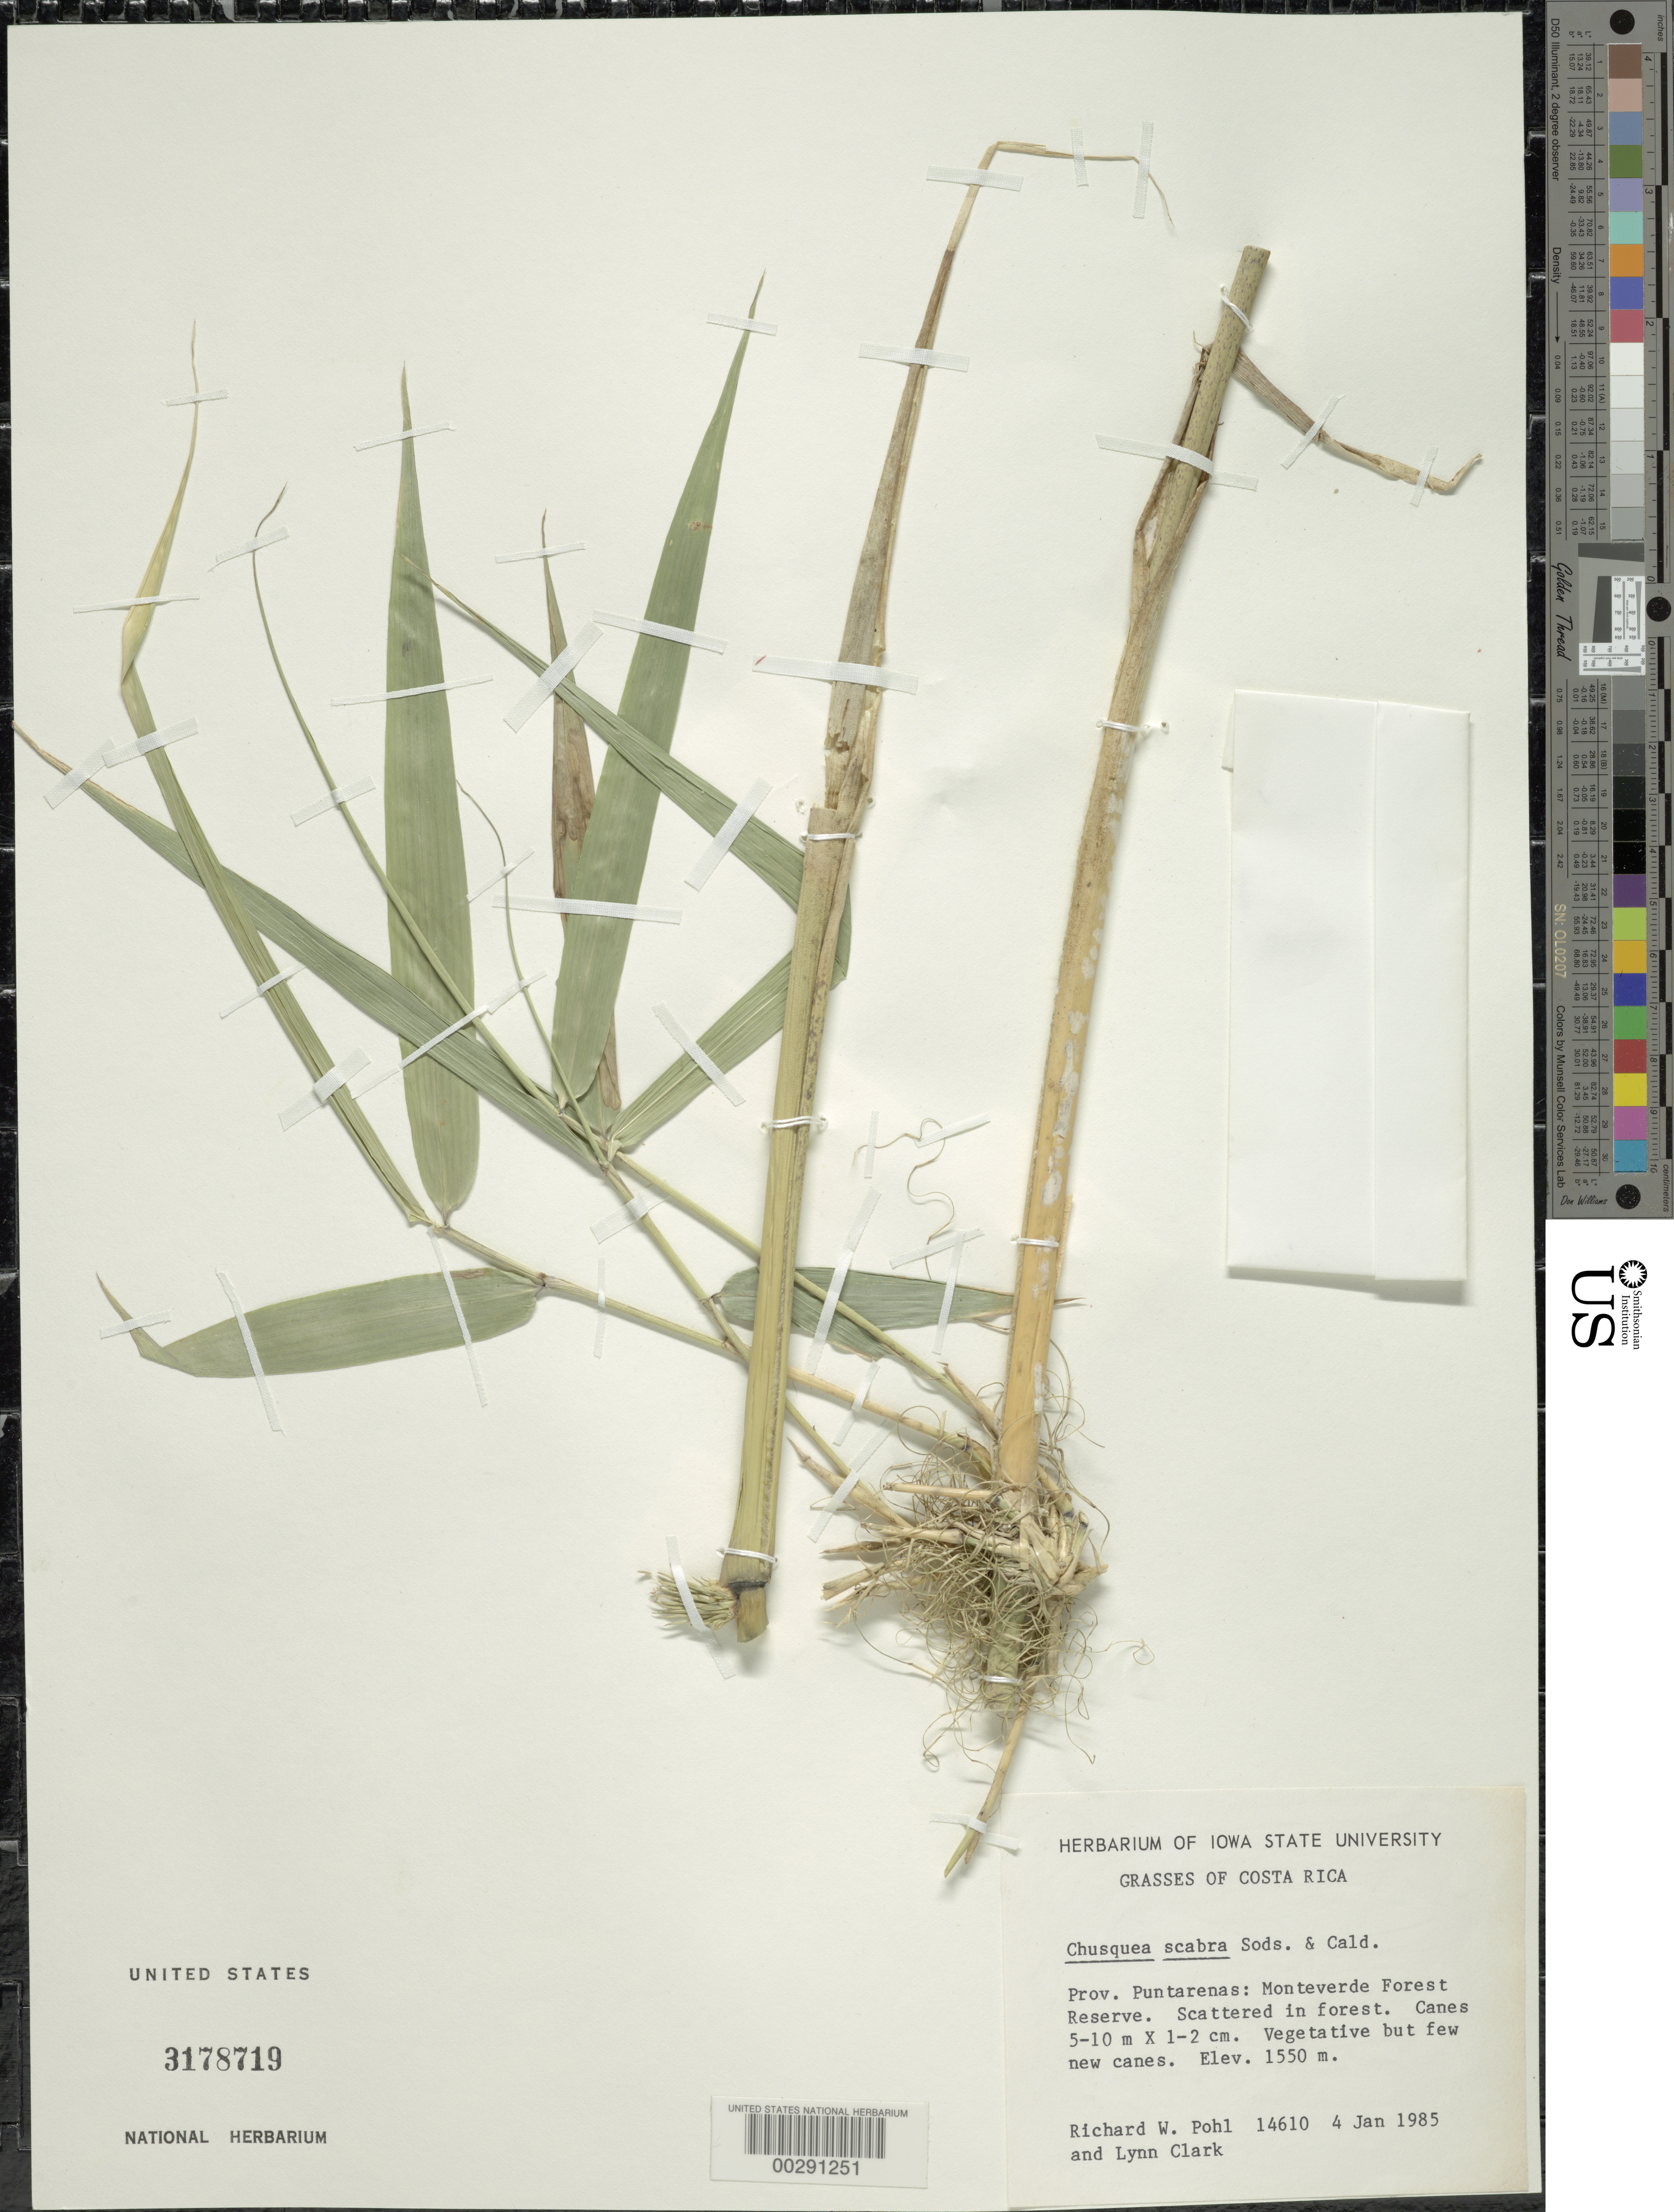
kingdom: Plantae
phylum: Tracheophyta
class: Liliopsida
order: Poales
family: Poaceae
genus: Chusquea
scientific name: Chusquea scabra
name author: Soderstr. & C. E. Calderón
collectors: R. W. Pohl & L. G. Clark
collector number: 14610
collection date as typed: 04 Jan 1985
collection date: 1985-01-04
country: Costa Rica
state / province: Puntarenas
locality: Monteverde forest reserve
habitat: Forest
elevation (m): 1550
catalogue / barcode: US 3178719